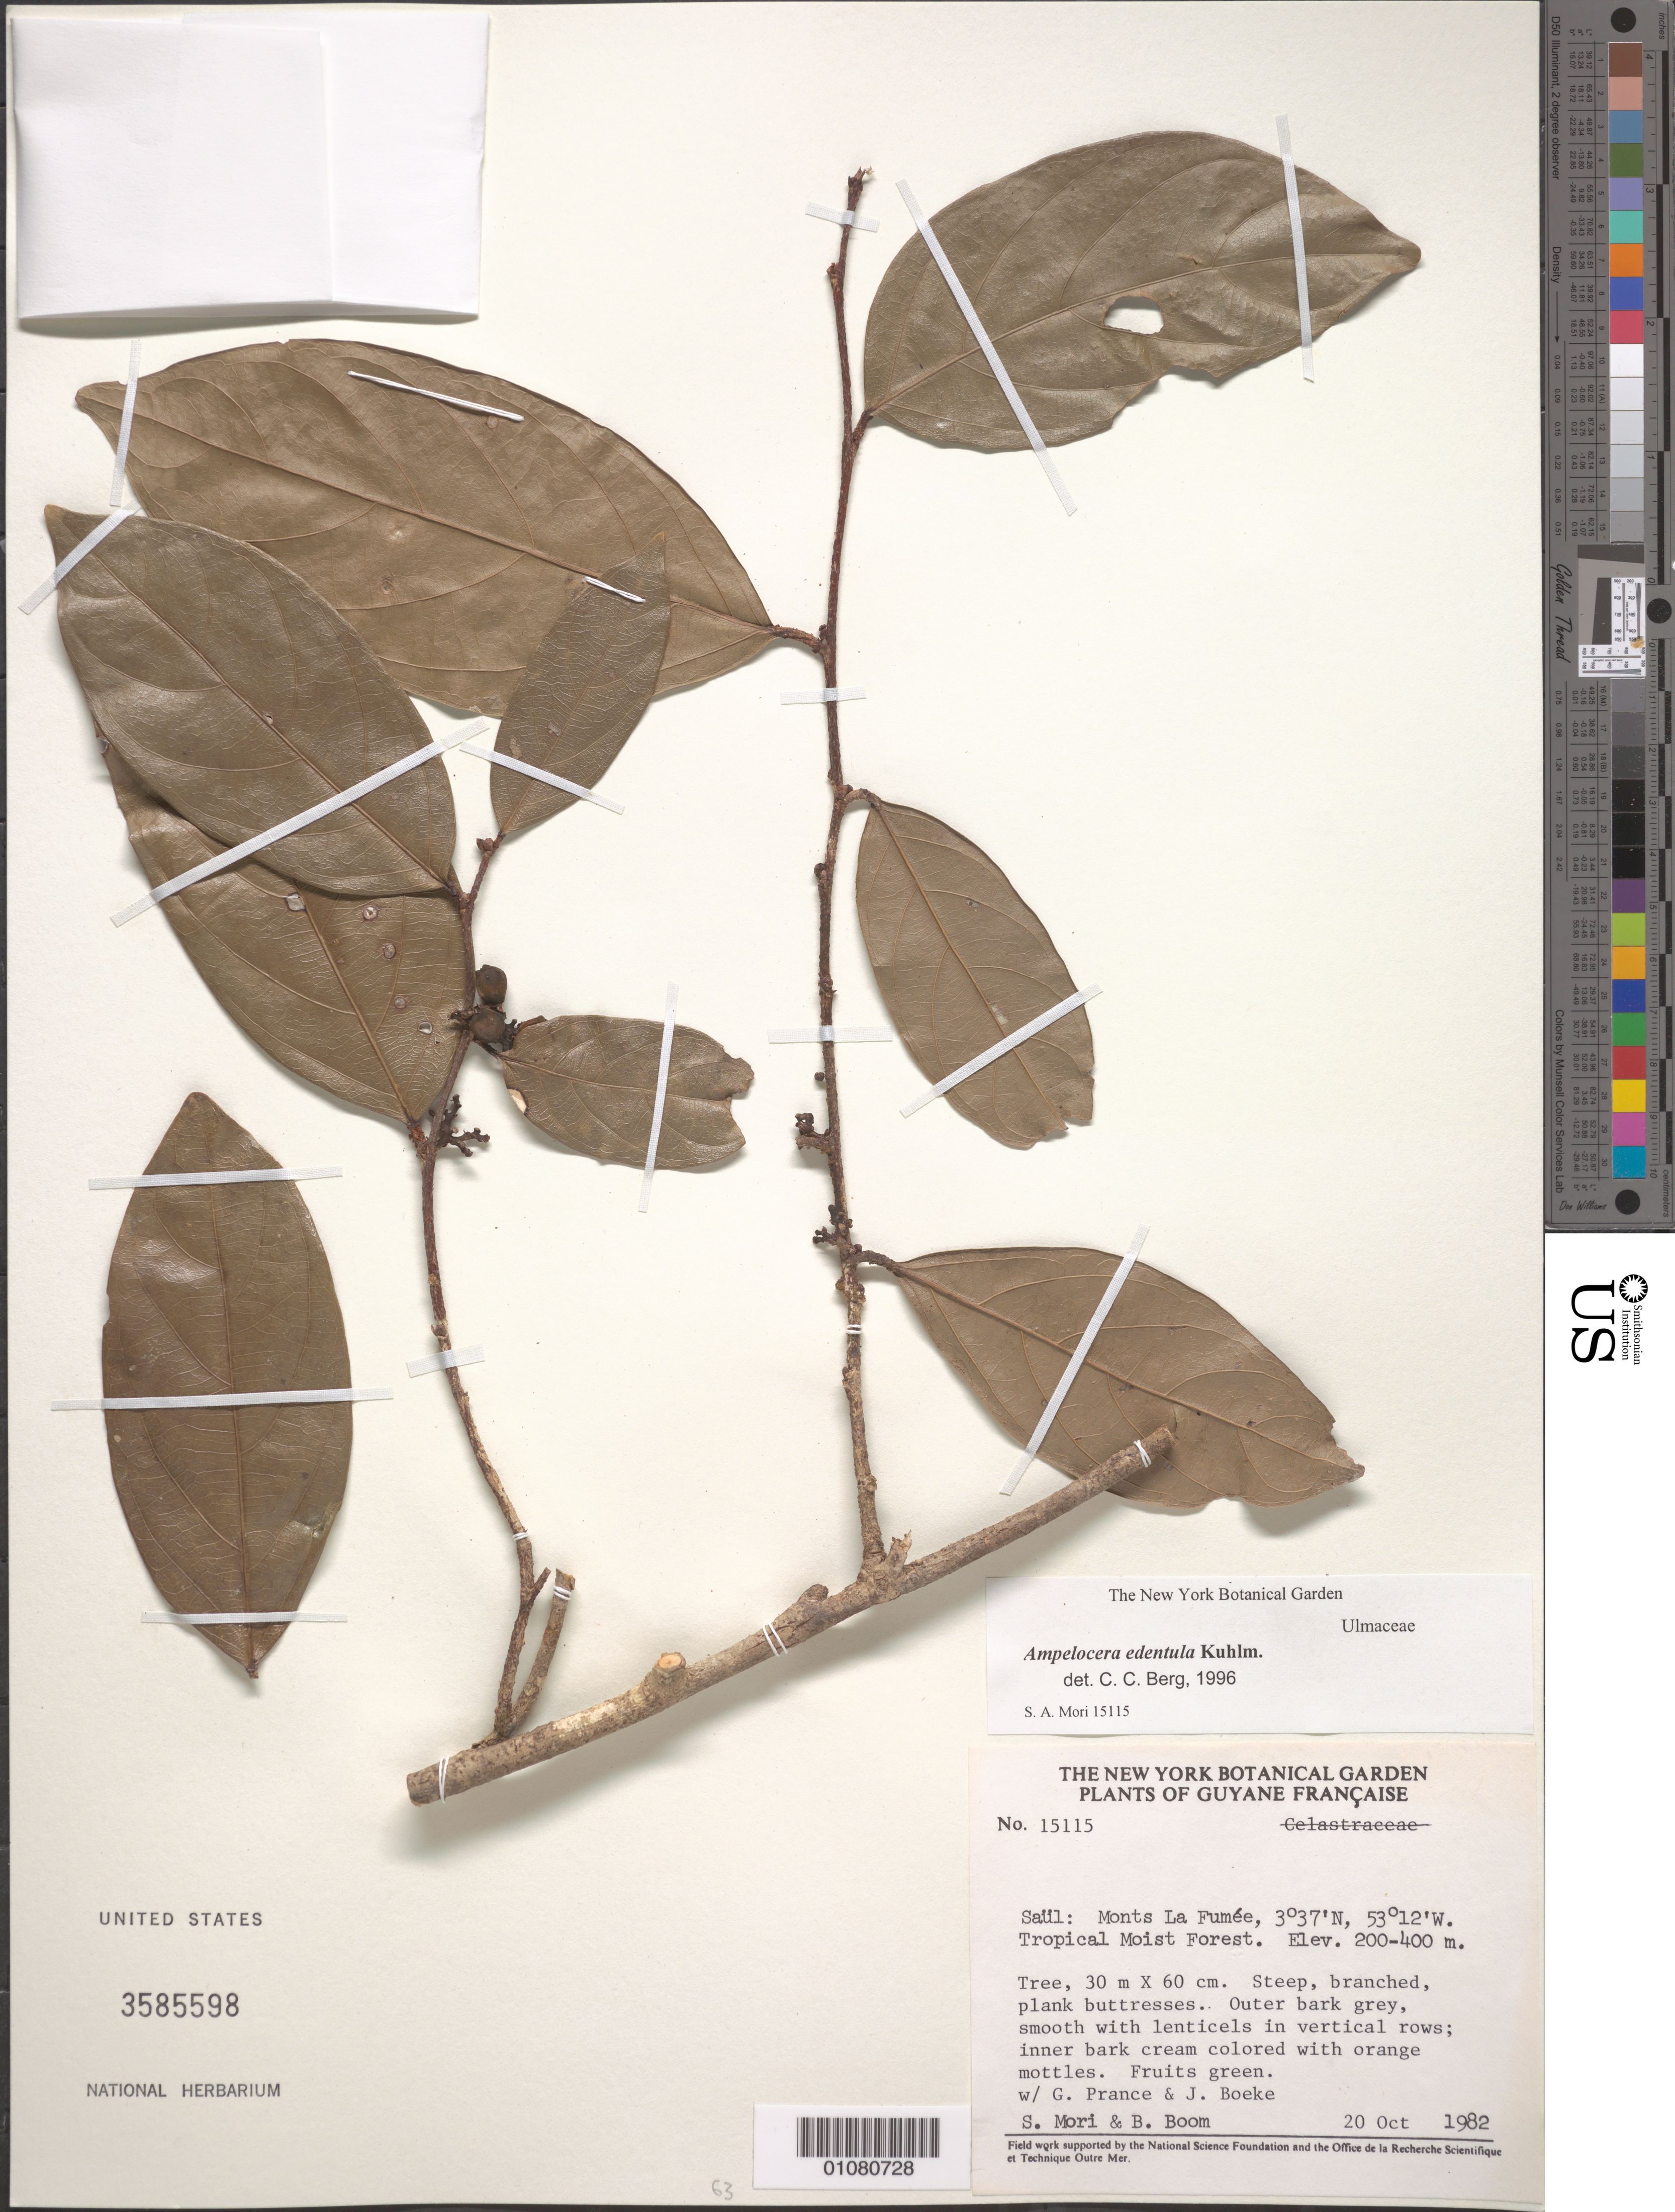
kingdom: Plantae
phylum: Tracheophyta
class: Magnoliopsida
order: Rosales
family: Cannabaceae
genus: Ampelocera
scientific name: Ampelocera edentula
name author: Kuhlm.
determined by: Berg, C. C.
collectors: S. Mori, B. M. Boom, G. T. Prance & J. D. Boeke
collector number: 15115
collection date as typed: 20-Oct-82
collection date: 1982-10-20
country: French Guiana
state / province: Saint-Laurent-du-Maroni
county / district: Saül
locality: Saül, Monts La Fumée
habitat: Tropical moist forest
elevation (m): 200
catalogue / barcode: US 3585598